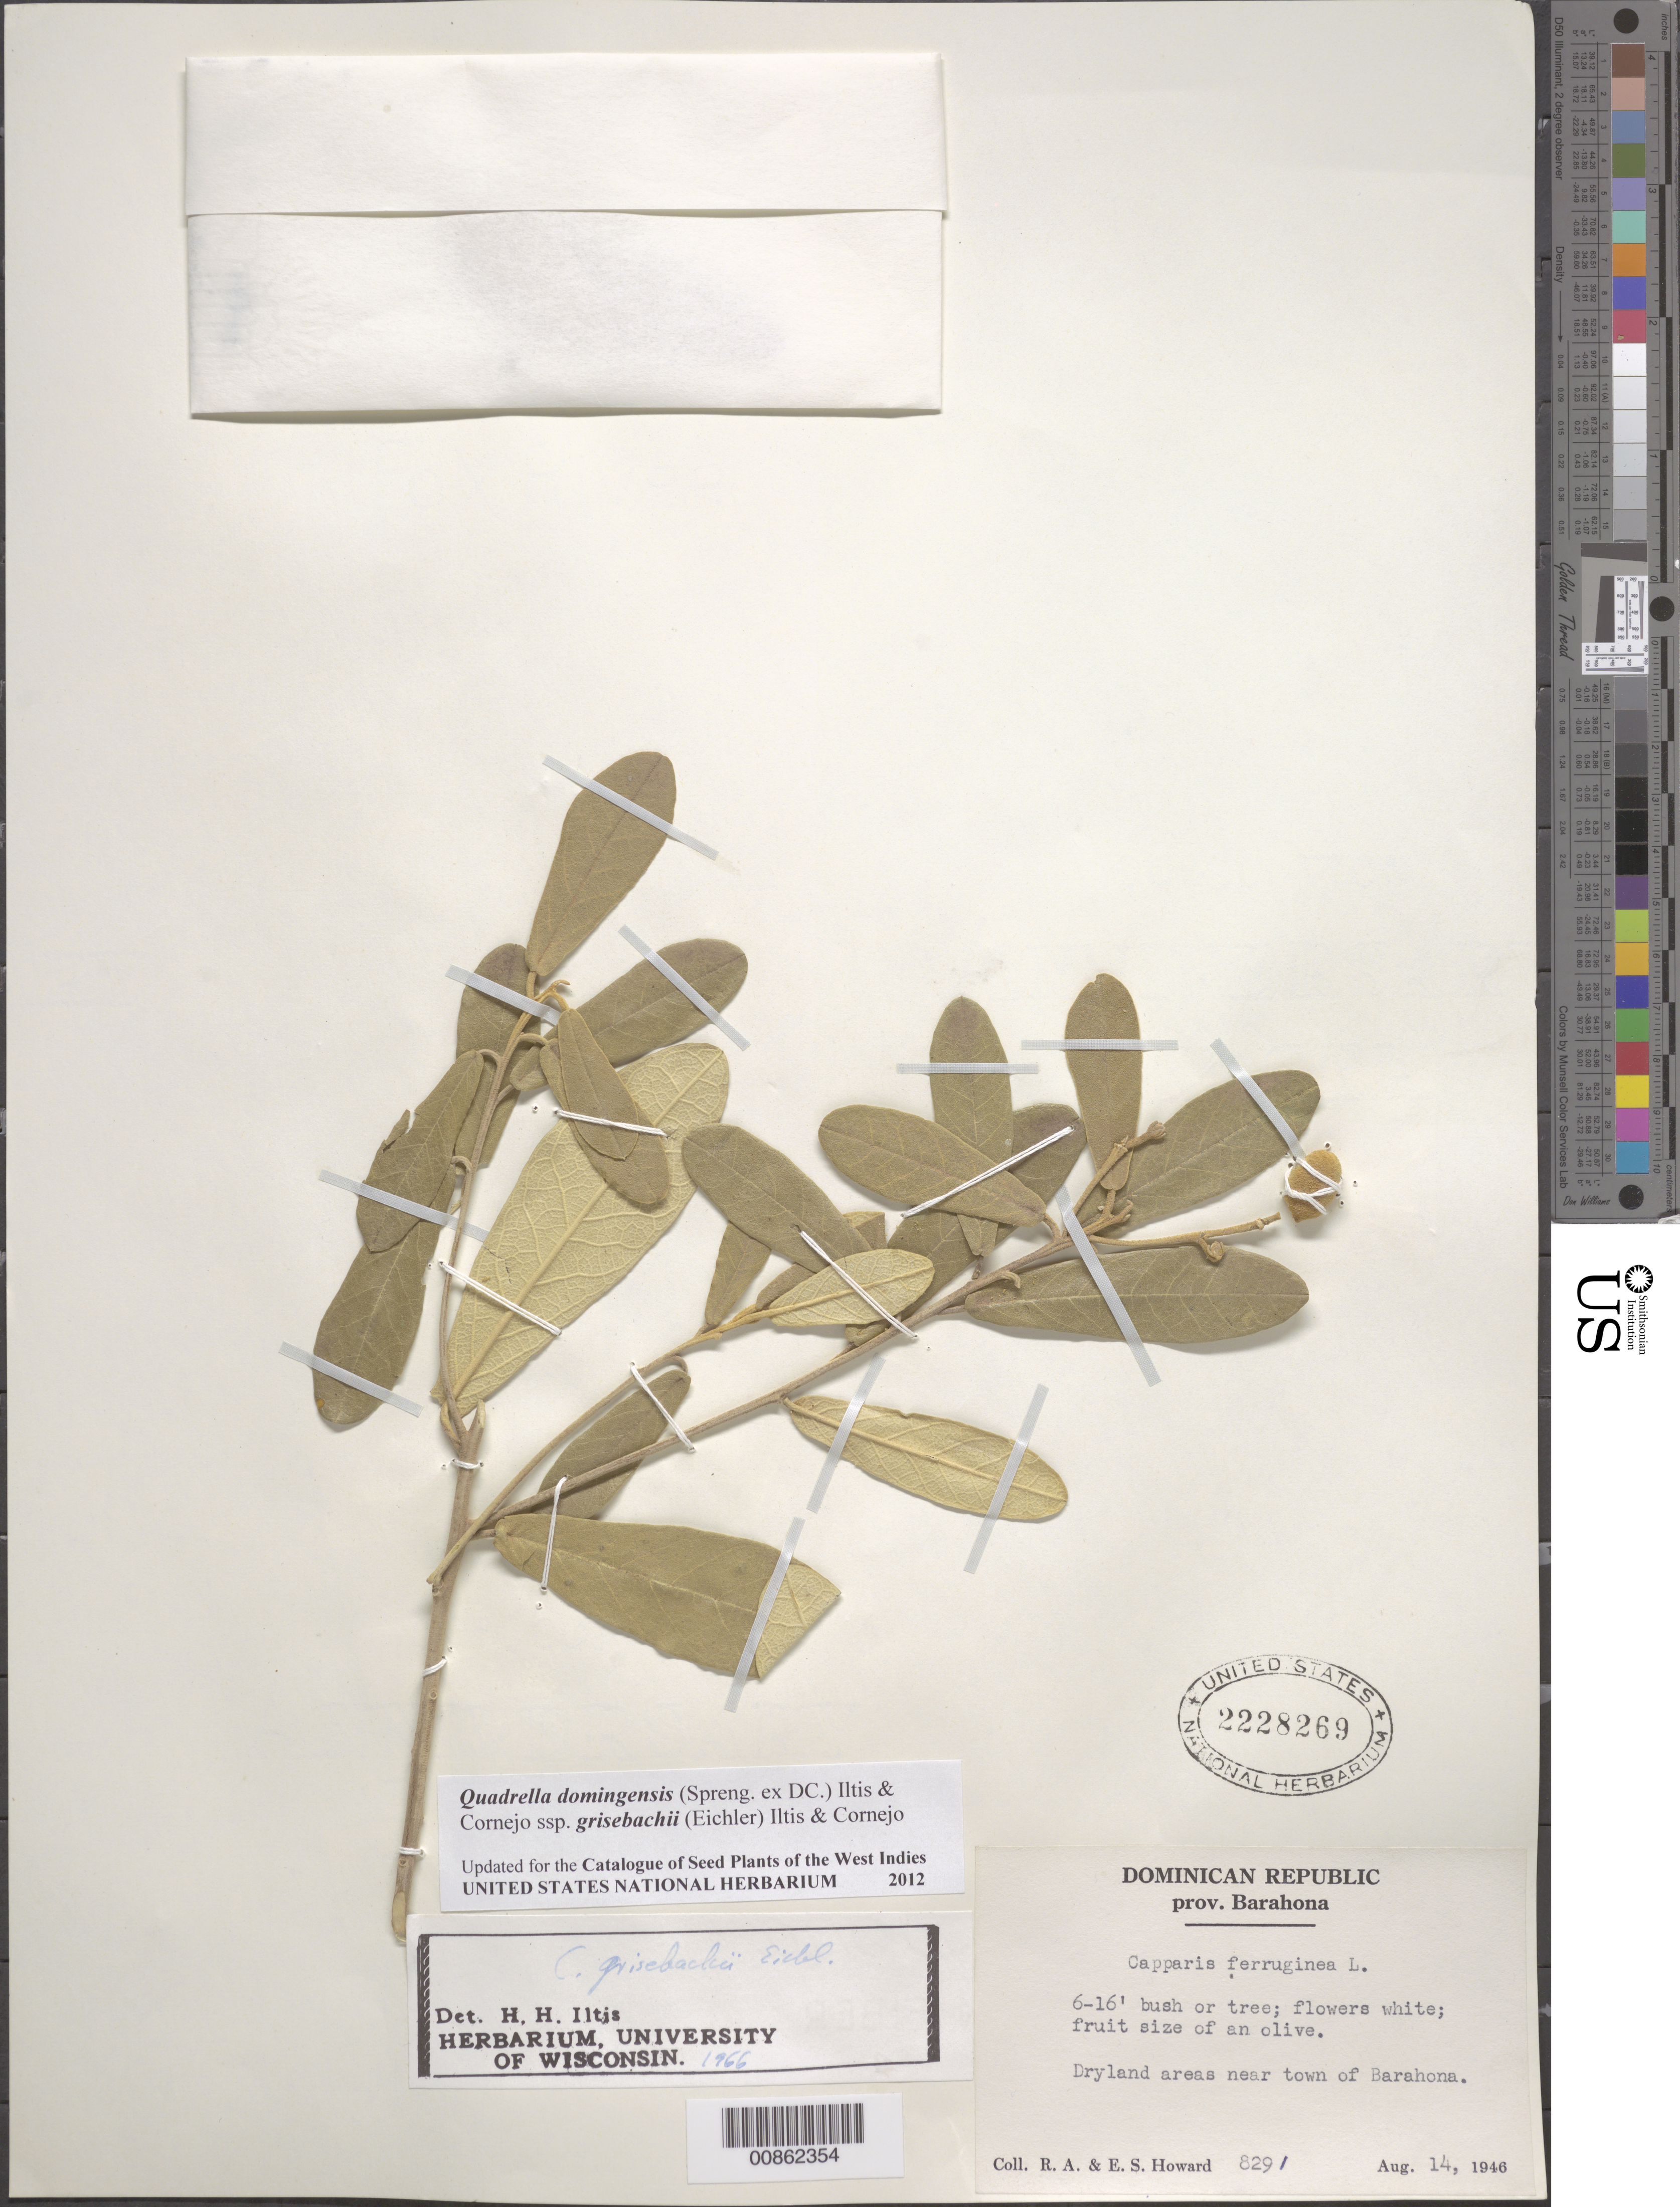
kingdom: Plantae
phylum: Tracheophyta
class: Magnoliopsida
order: Brassicales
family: Capparaceae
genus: Quadrella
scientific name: Quadrella domingensis subsp. grisebachii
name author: (Eichler) Cornejo & Iltis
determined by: Iltis, Hugh Hellmut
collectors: R. A. Howard & E. S. Howard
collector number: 8291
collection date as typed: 14 Aug 1946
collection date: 1946-08-14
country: Dominican Republic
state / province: Barahona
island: Hispaniola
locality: Near town of Barahona.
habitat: Dryland areas.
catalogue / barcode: US 2228269